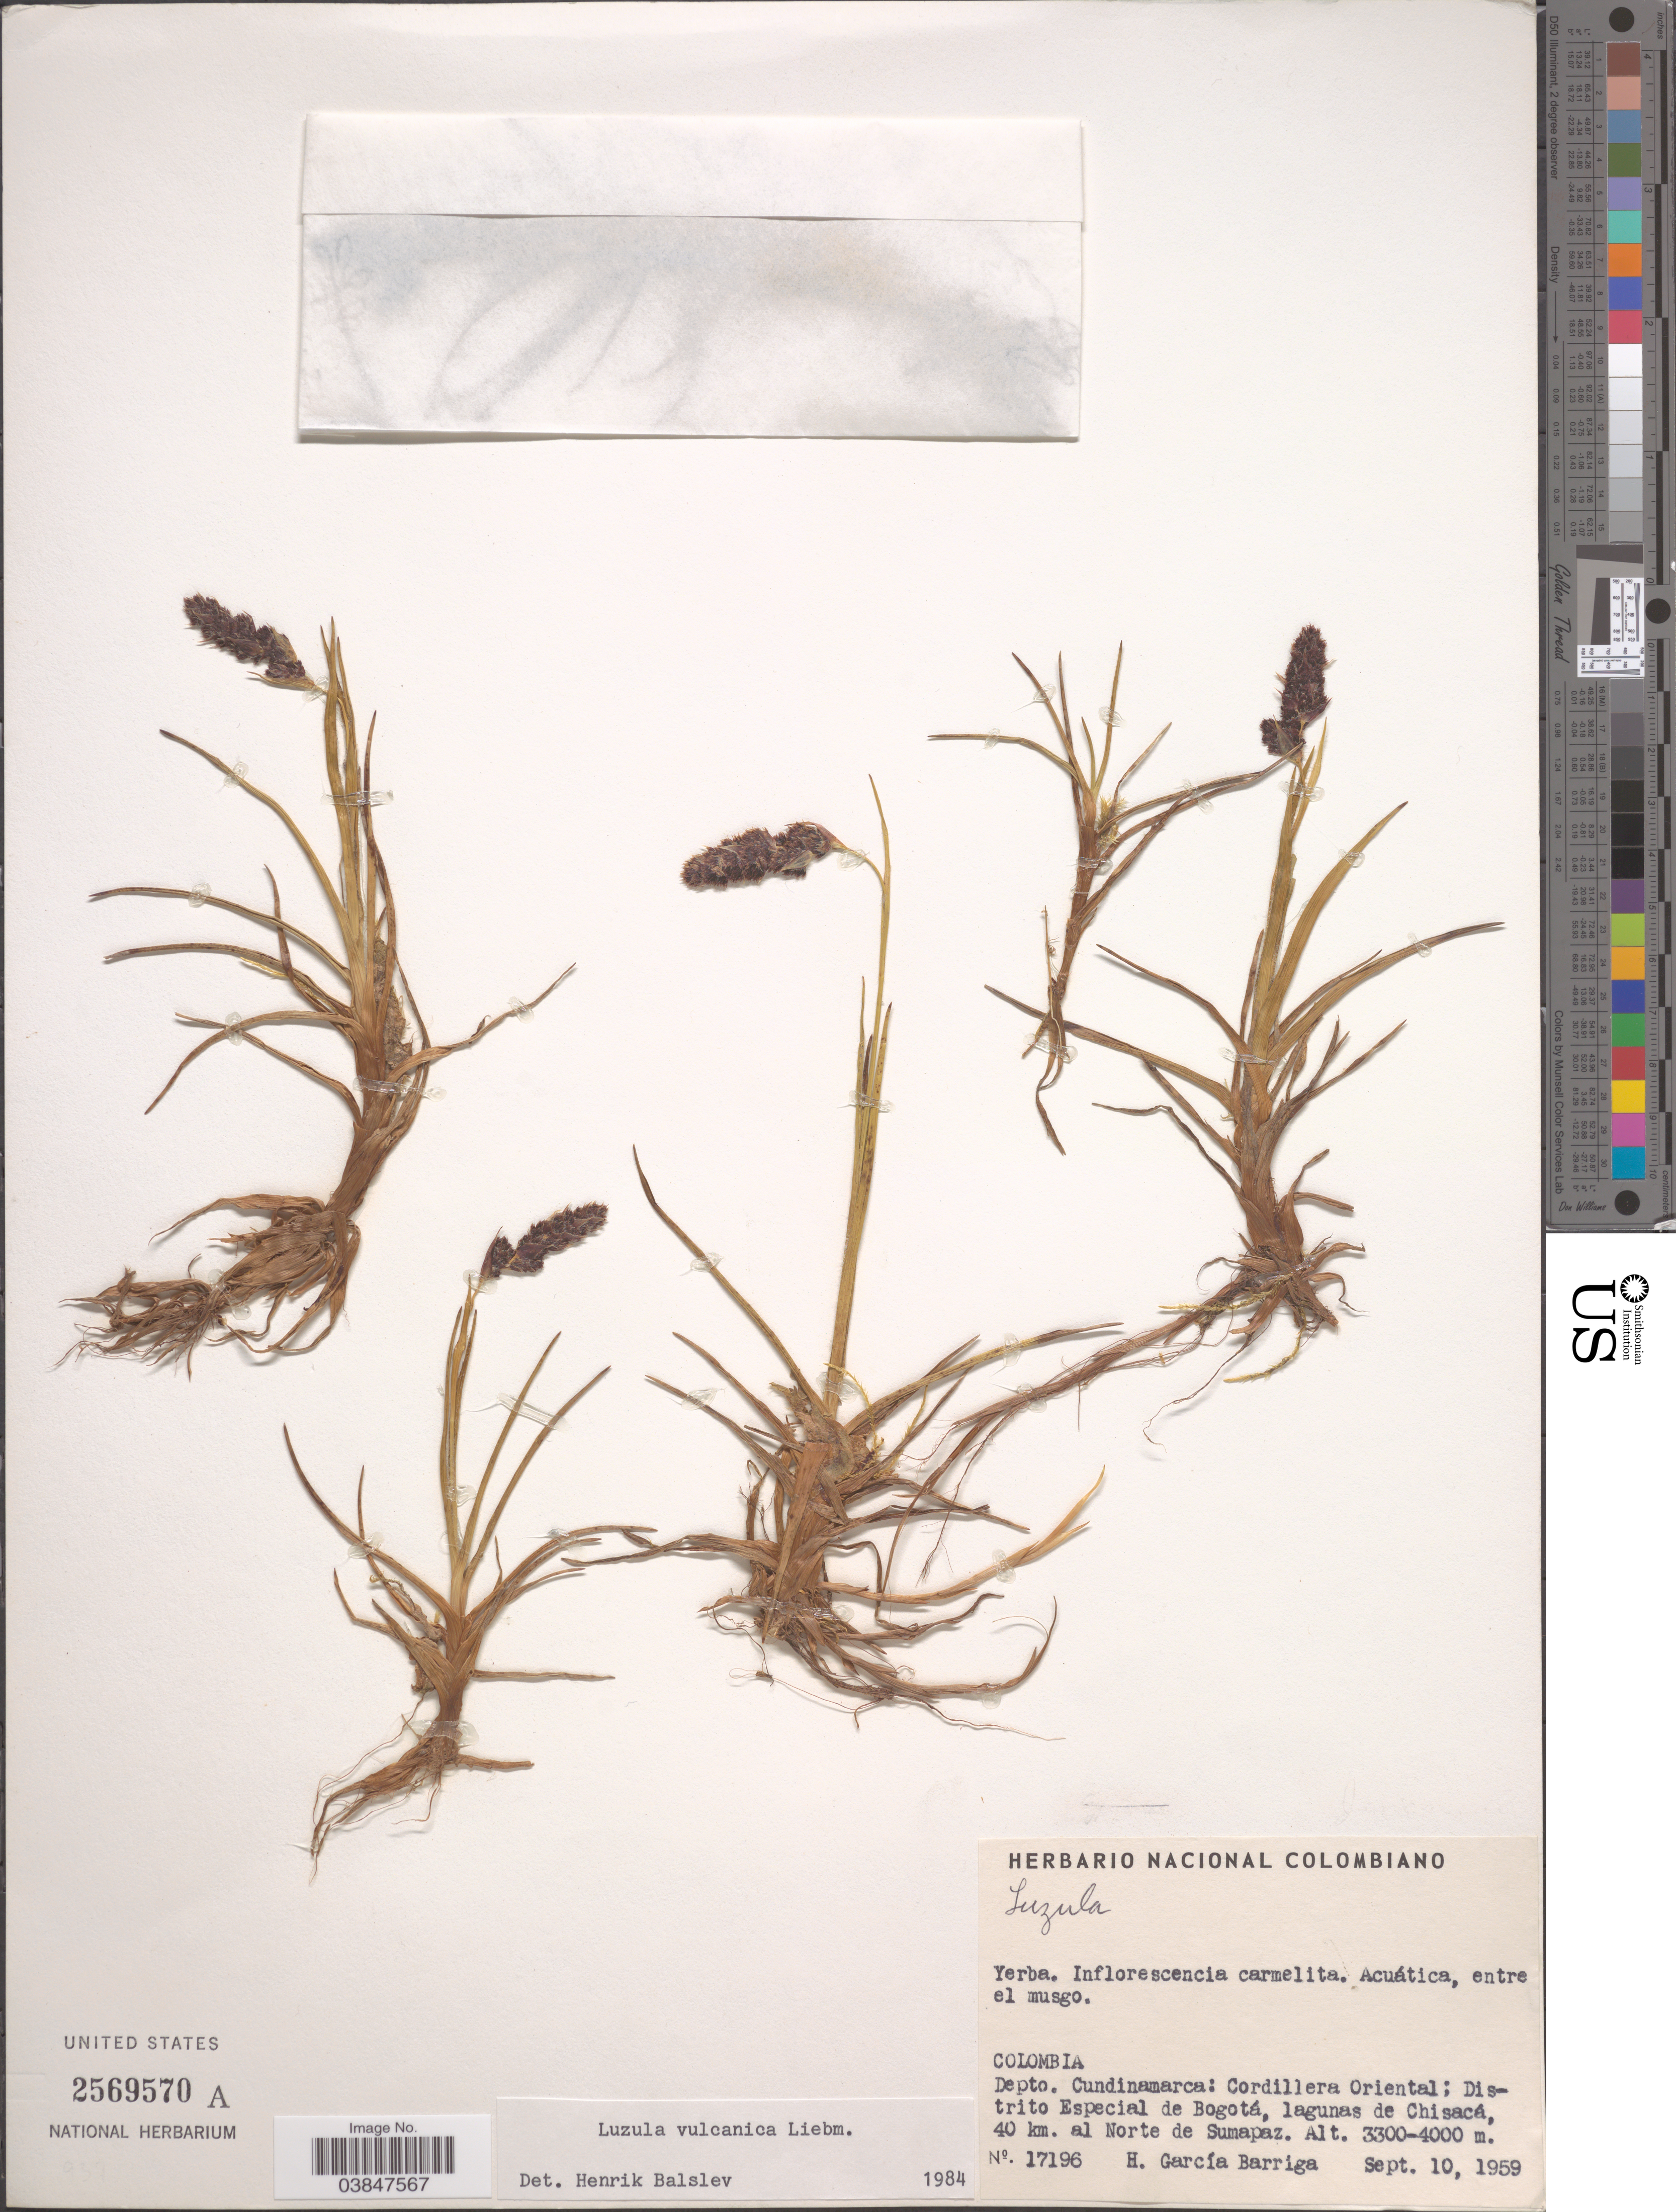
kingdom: Plantae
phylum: Tracheophyta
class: Liliopsida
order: Poales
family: Juncaceae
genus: Luzula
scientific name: Luzula vulcanica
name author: Liebm.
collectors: H. García Barriga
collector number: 17196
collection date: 1959-09-10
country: Colombia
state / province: Cundinamarca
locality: Depto. Cundinamarca: Cordillera Oriental; Distrito Especial de Bogotá, lagunas de Chisacá, 40 km. al Norte de Sumapaz.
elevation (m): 3300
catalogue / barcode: US 2569570A